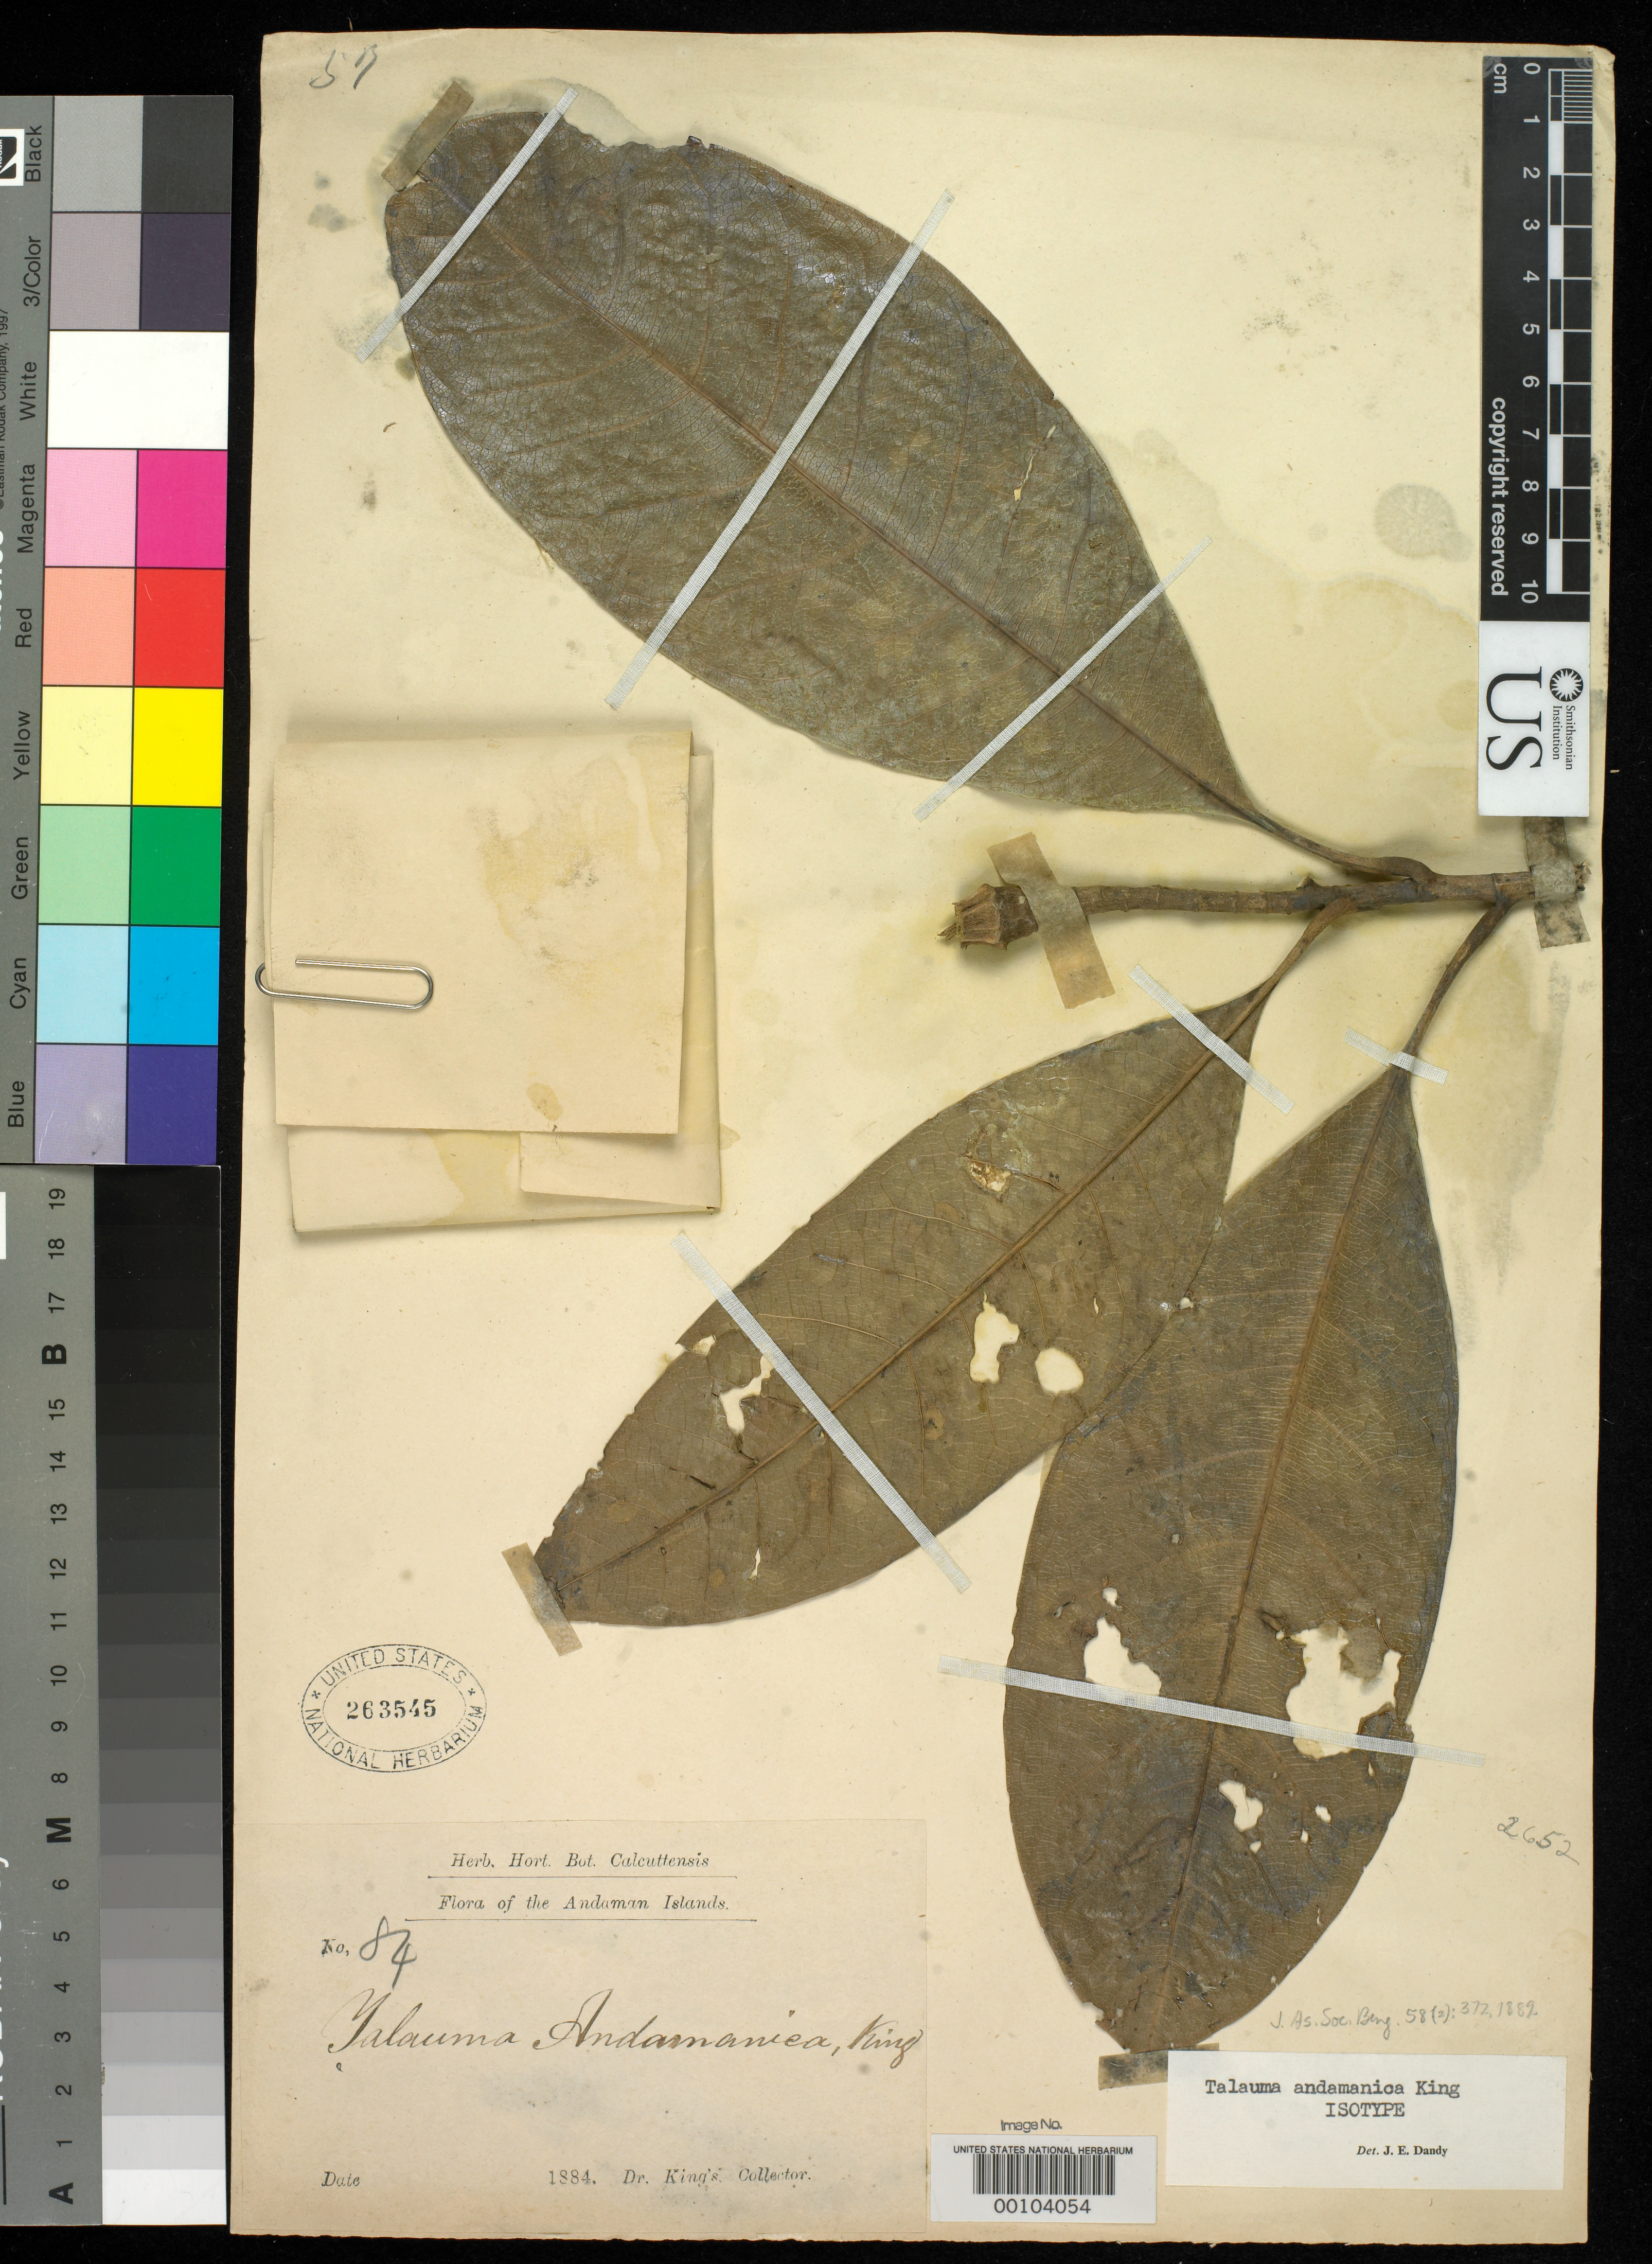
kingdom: Plantae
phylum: Tracheophyta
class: Magnoliopsida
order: Magnoliales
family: Magnoliaceae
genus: Talauma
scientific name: Talauma andamanica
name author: King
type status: Isotype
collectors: H. Kunstler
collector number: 84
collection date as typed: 1884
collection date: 1884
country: India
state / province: Andaman and Nicobar Islands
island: Andaman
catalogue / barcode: US 263545